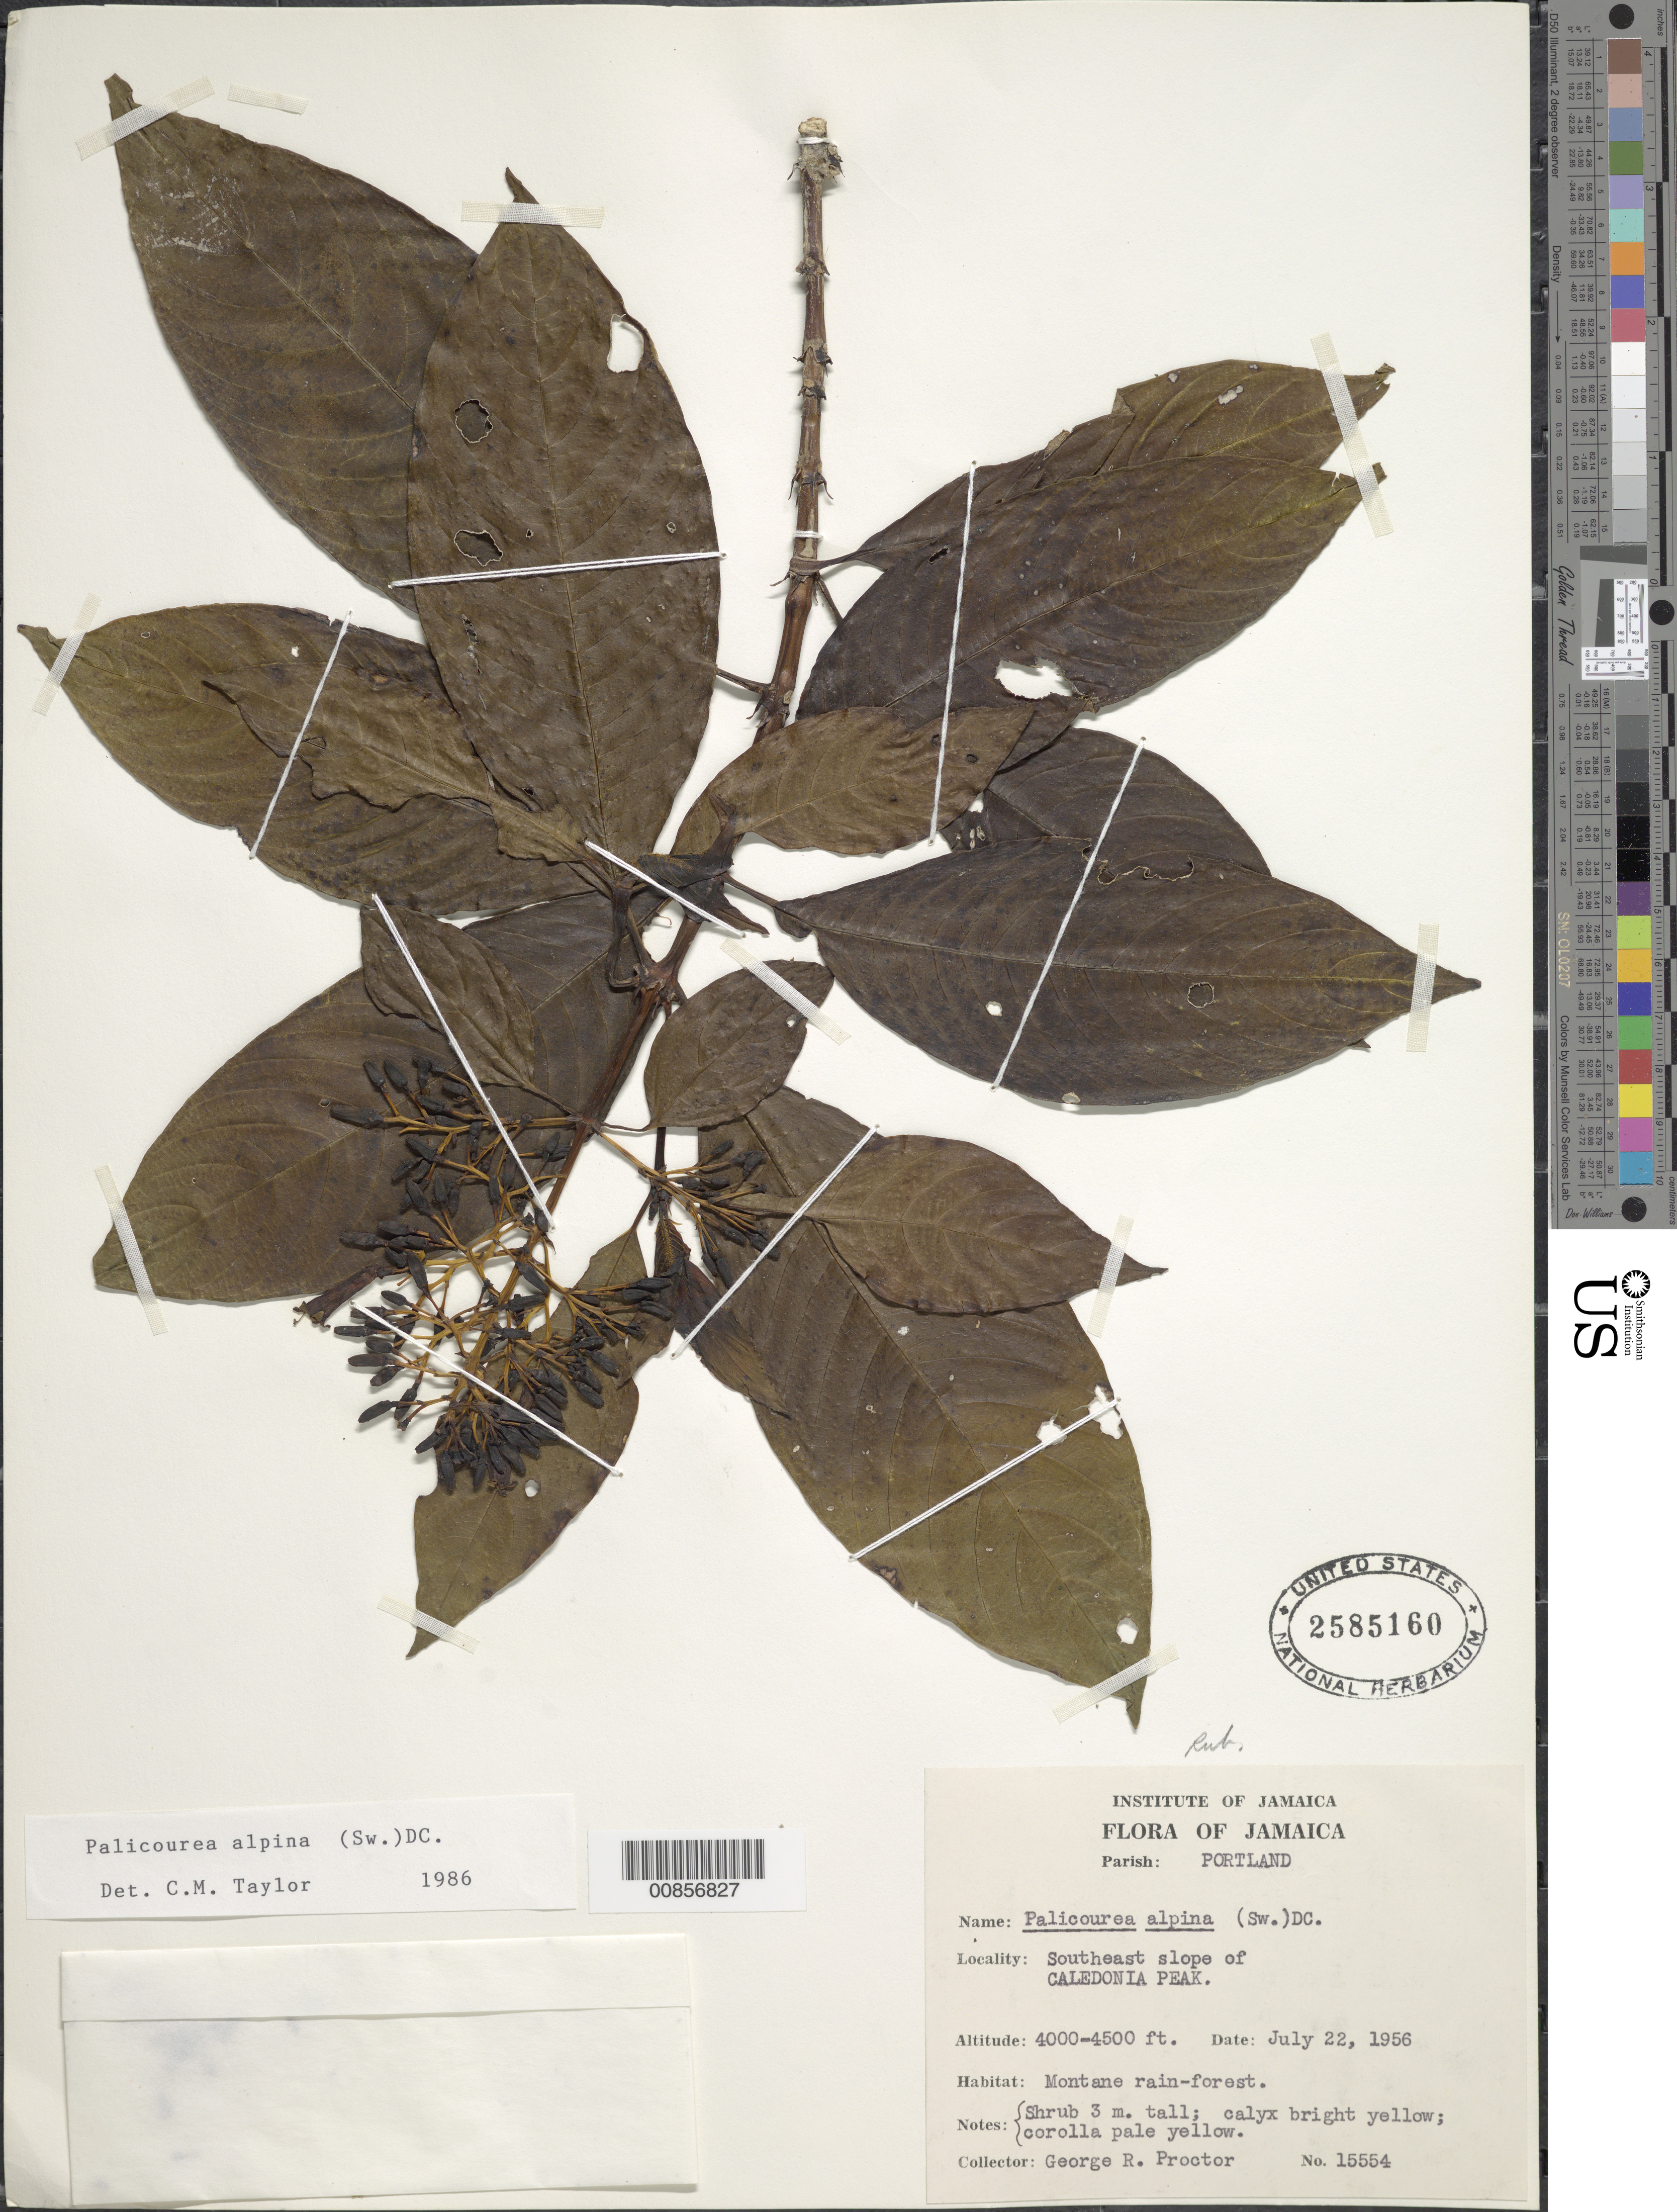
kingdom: Plantae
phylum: Tracheophyta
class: Magnoliopsida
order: Gentianales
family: Rubiaceae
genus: Palicourea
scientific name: Palicourea alpina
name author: (Sw.) DC.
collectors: G. R. Proctor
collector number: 15554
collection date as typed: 22 Jul 1956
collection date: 1956-07-22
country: Jamaica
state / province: Portland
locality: Southeast slope of Caledonia Peak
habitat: Montane rainforest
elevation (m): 1219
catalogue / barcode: US 2585160